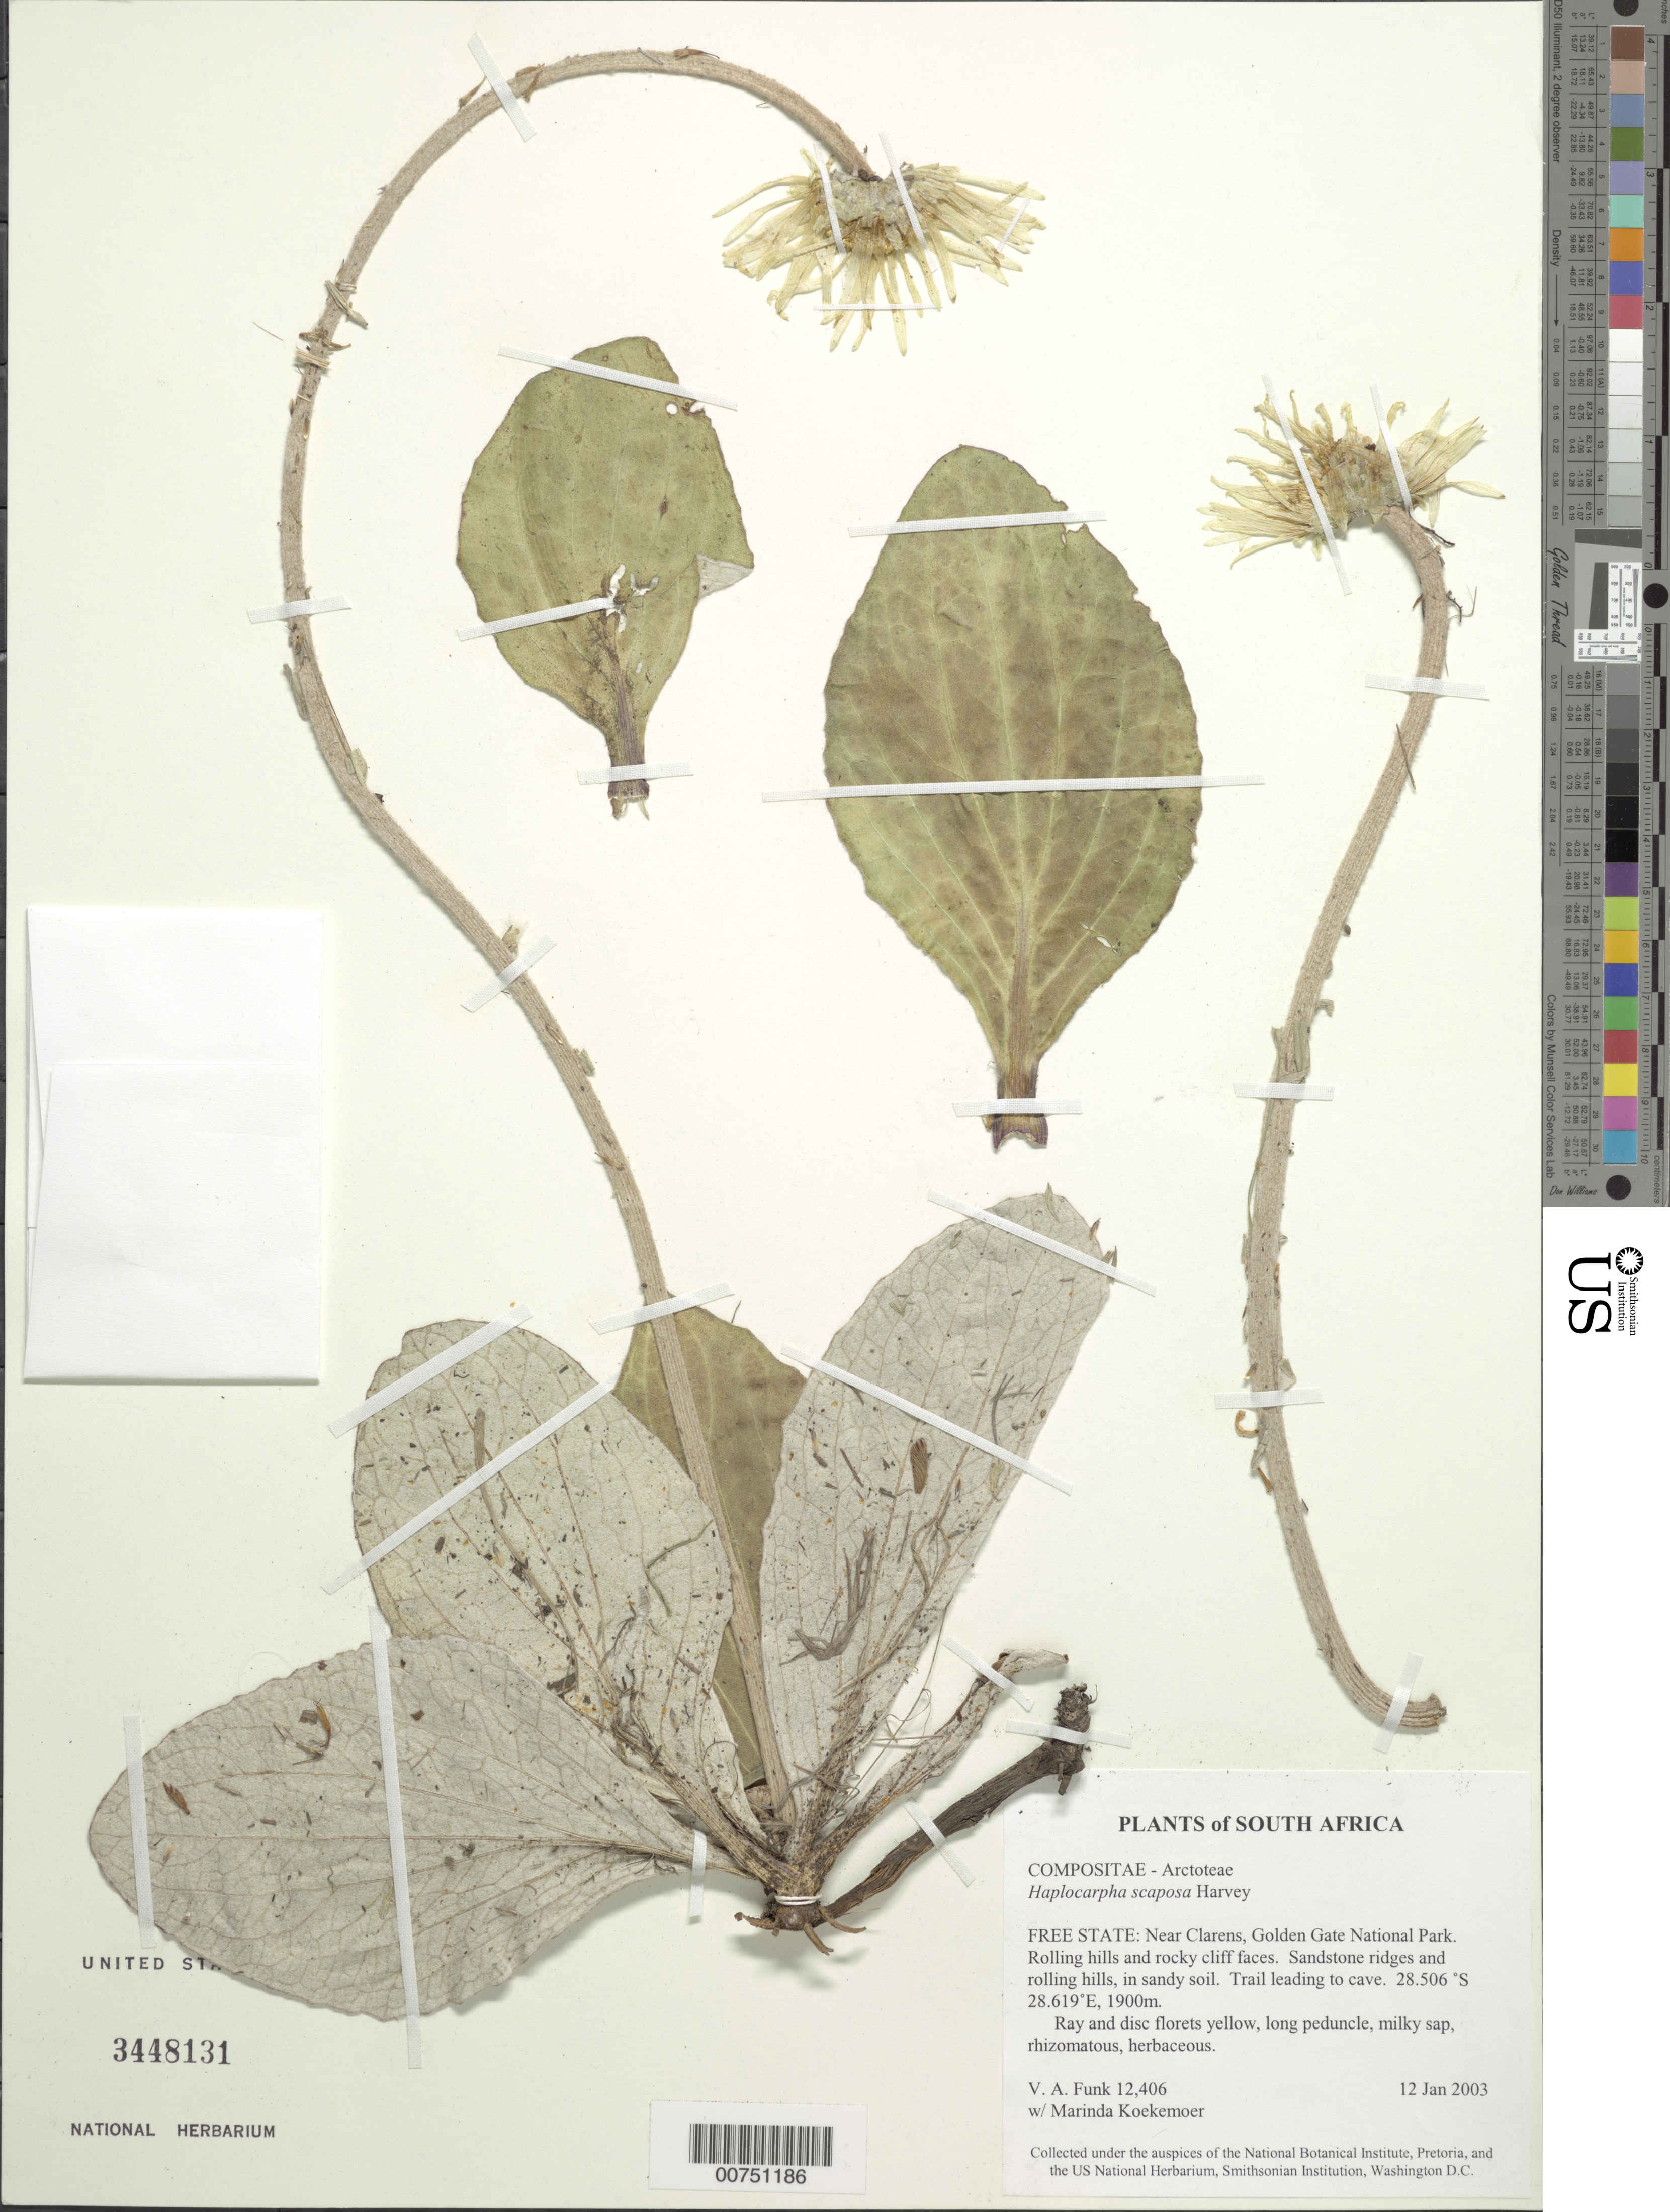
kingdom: Plantae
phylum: Tracheophyta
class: Magnoliopsida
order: Asterales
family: Asteraceae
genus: Haplocarpha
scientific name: Haplocarpha scaposa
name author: Harv.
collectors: V. Funk & M. Koekemoer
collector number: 12406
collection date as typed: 12 January 2003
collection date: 2003-01-12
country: South Africa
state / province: Free State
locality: Clarens, Golden Gate National Park; trail leading to cave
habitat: Rolling hills and rocky cliff faces; sandstone ridges and rolling hills, in sandy soil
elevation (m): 1900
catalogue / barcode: US 3448131